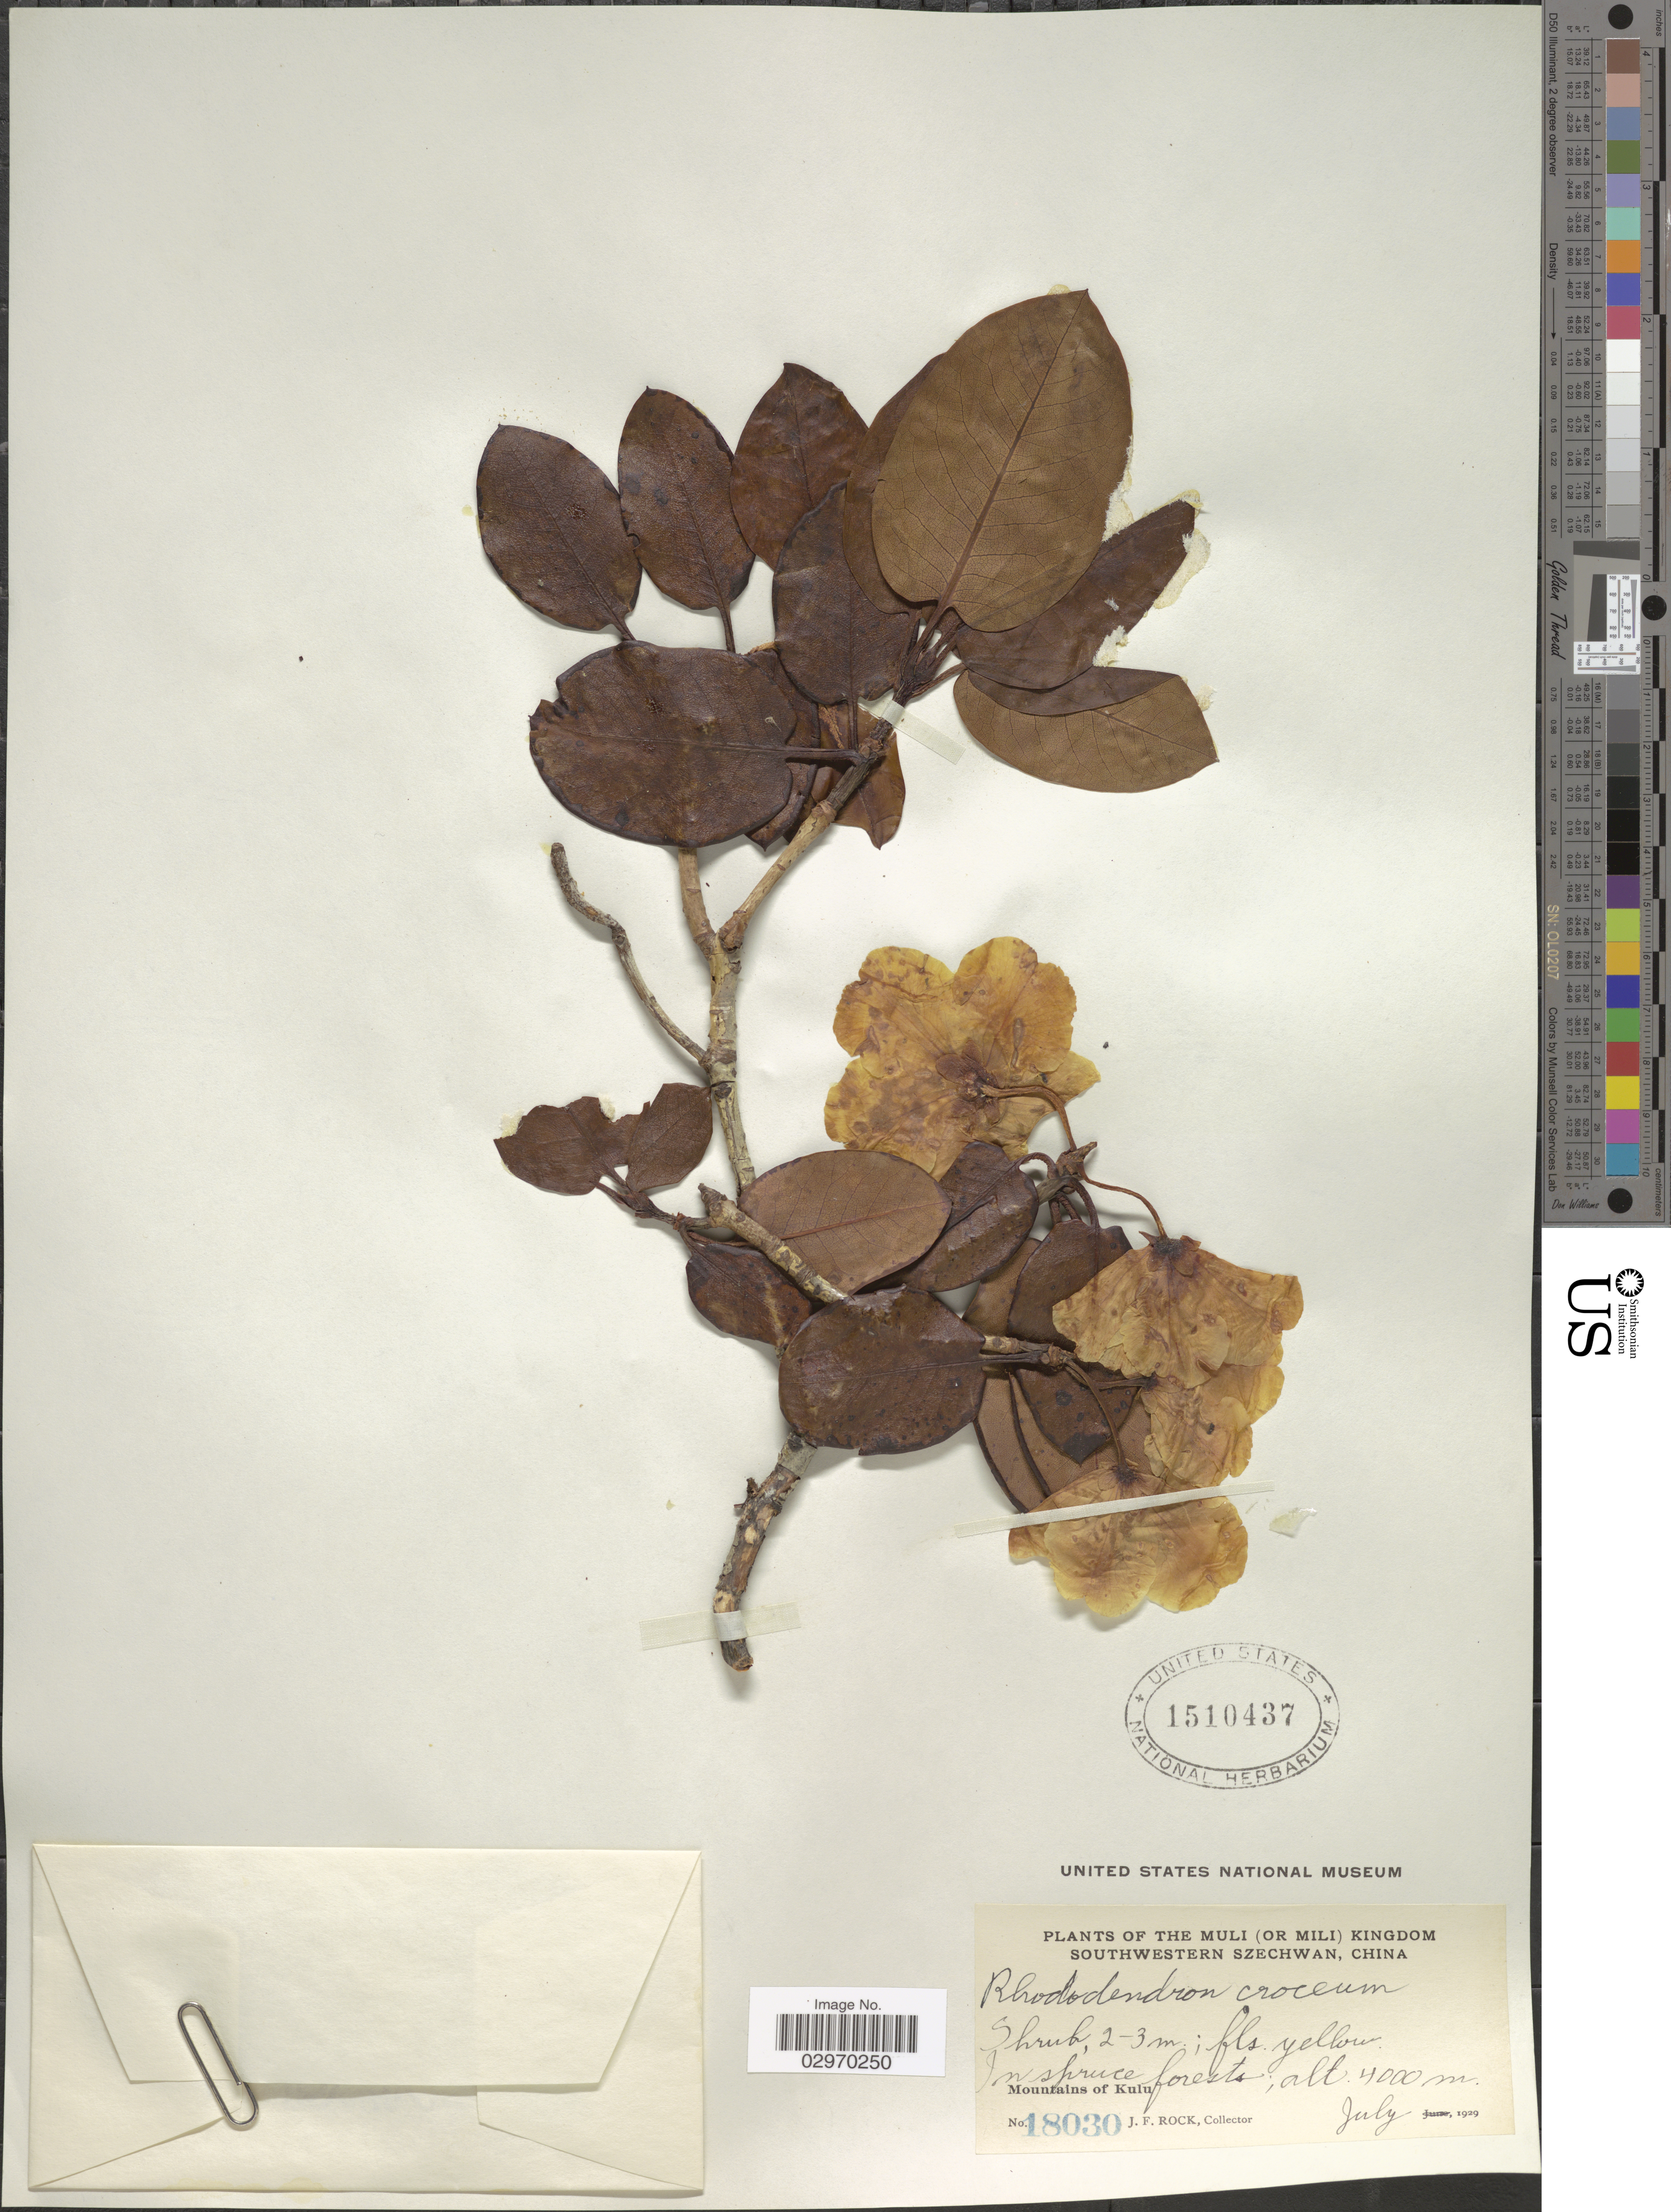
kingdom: Plantae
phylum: Tracheophyta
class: Magnoliopsida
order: Ericales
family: Ericaceae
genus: Rhododendron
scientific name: Rhododendron croceum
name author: Balf. f. & W.W. Sm.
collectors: J. Rock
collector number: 18030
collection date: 1929-07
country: China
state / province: Sichuan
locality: The Muli (or Mili) Kingdom, Southwestern Szechwan. Mountains of Kulu.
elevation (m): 400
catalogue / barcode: US 1510437